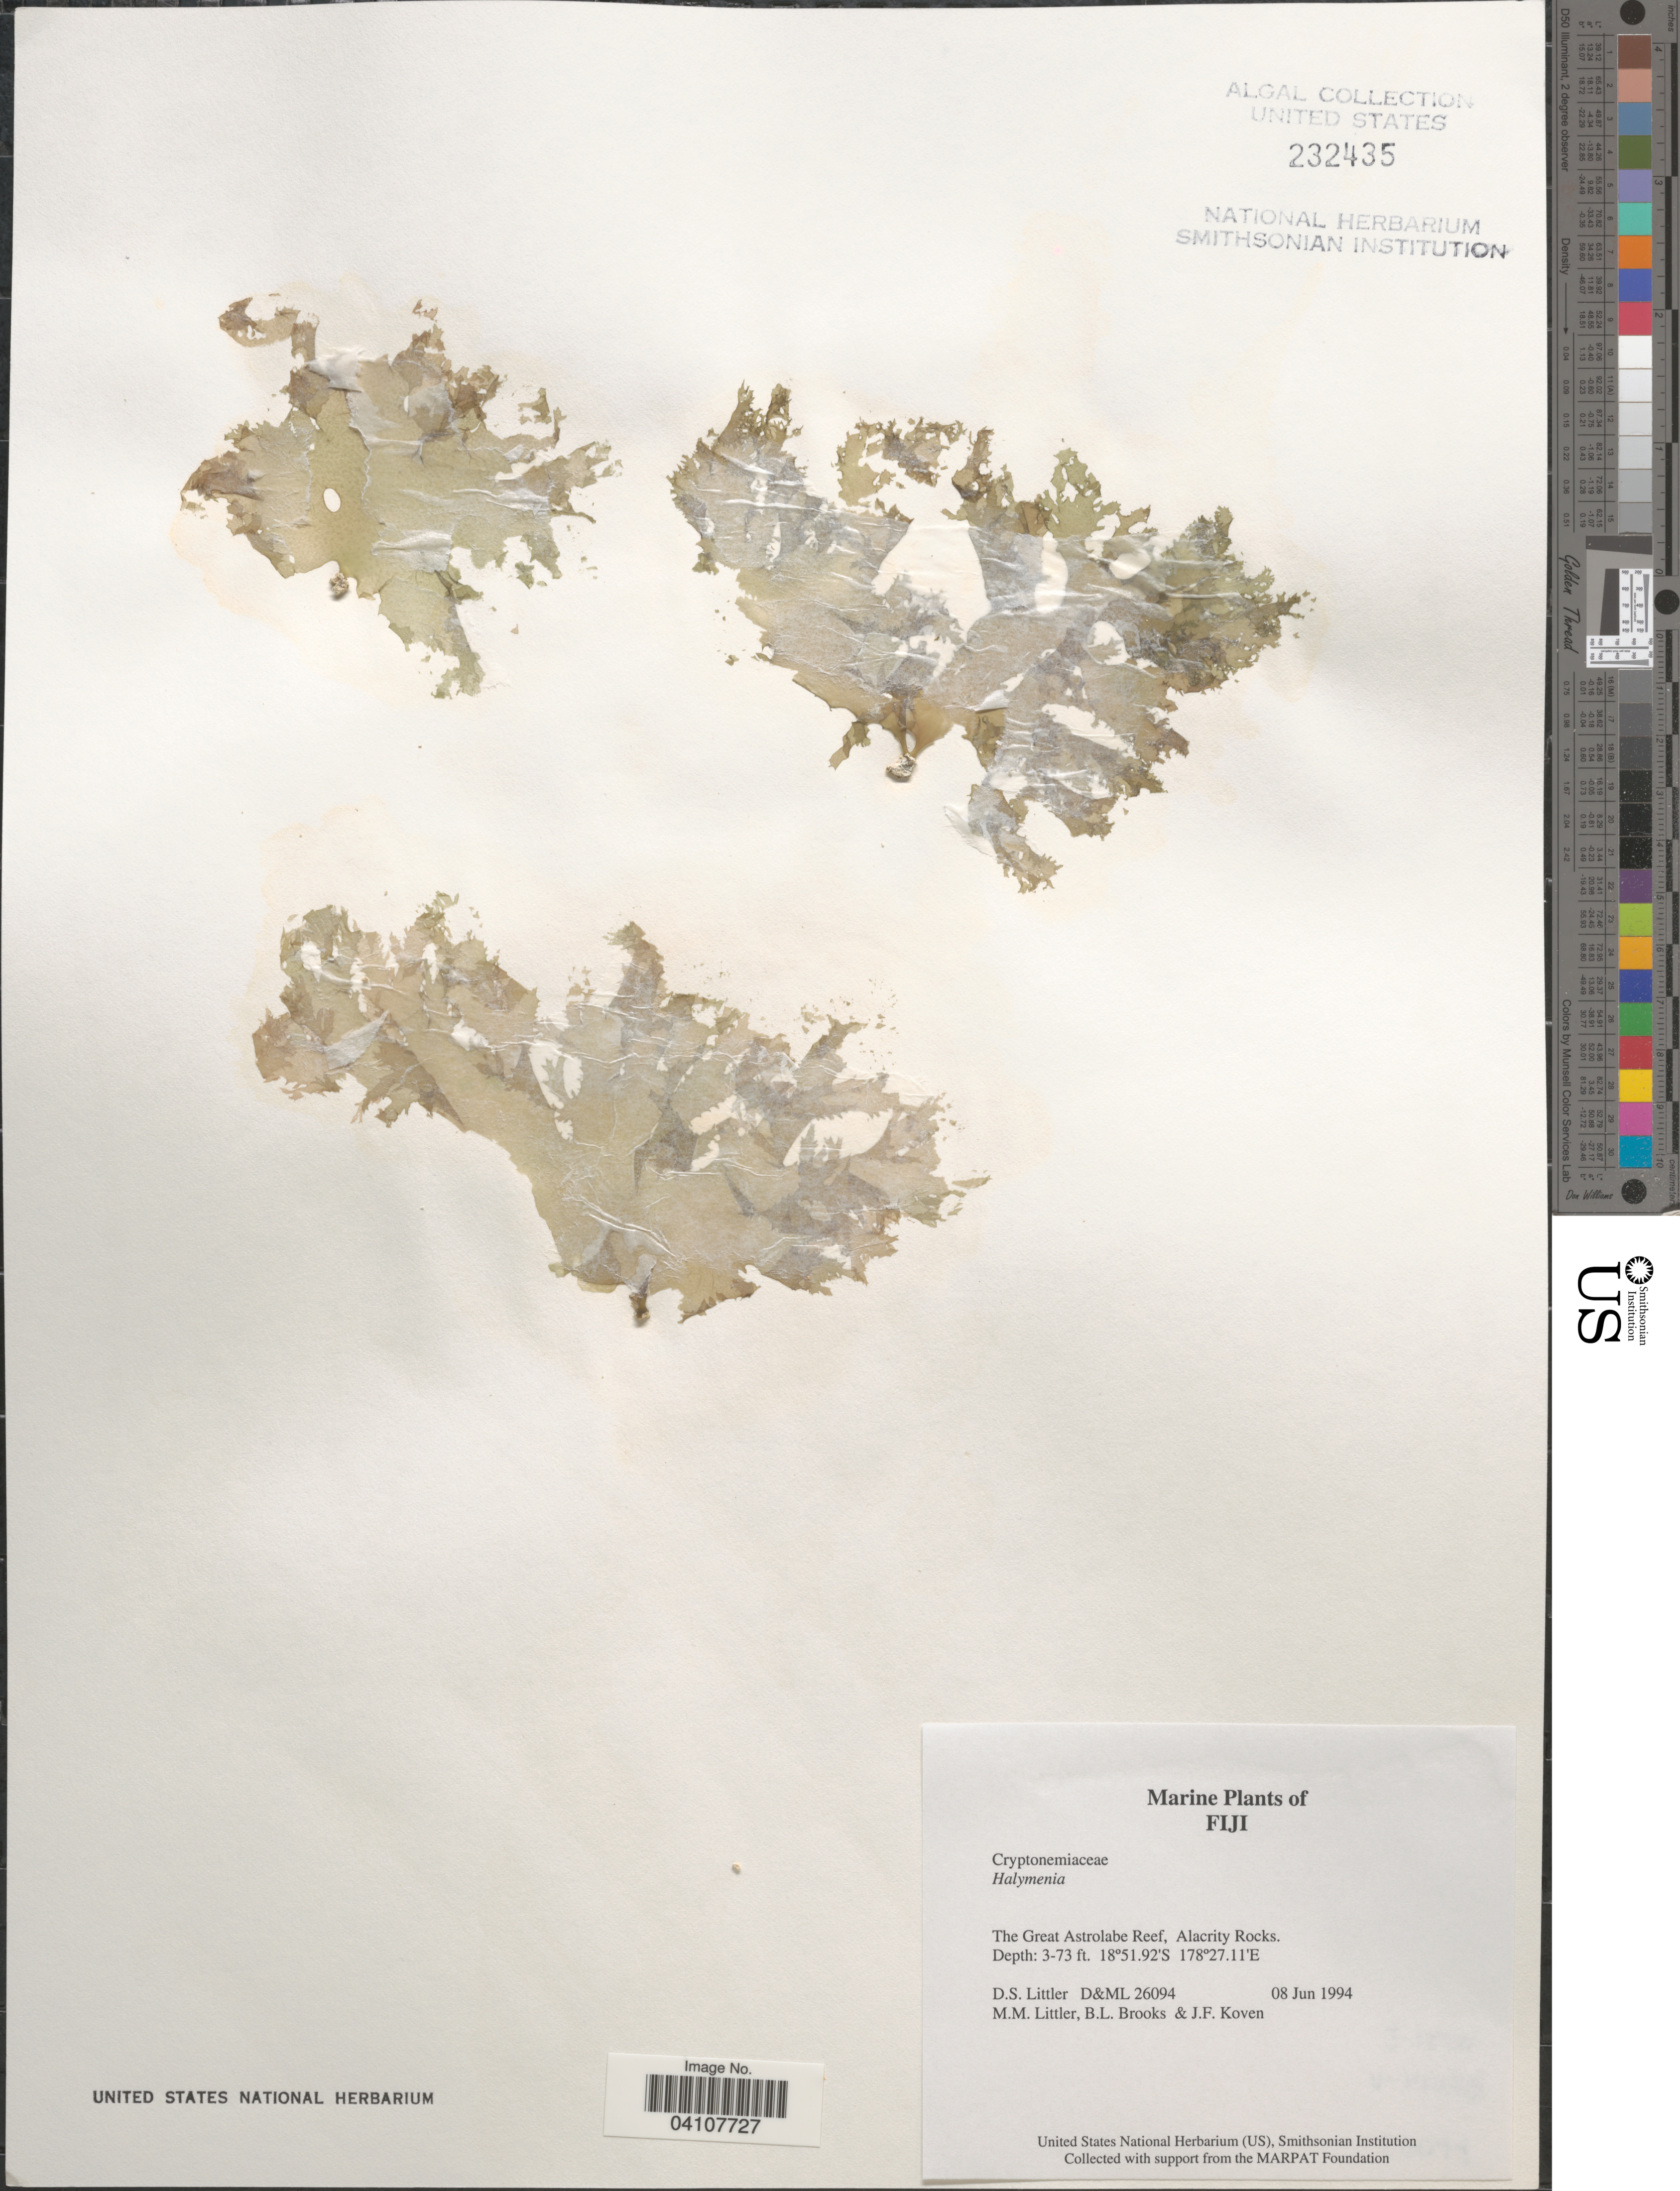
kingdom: Plantae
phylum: Rhodophyta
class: Florideophyceae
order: Halymeniales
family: Halymeniaceae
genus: Halymenia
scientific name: Halymenia sp.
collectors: D. S. Littler, B. Brooks & J. Koven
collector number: D&ML26094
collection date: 1994-06-08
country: Fiji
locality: The Great Astrolabe Reef, Alacrity Rocks.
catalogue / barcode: US 232435